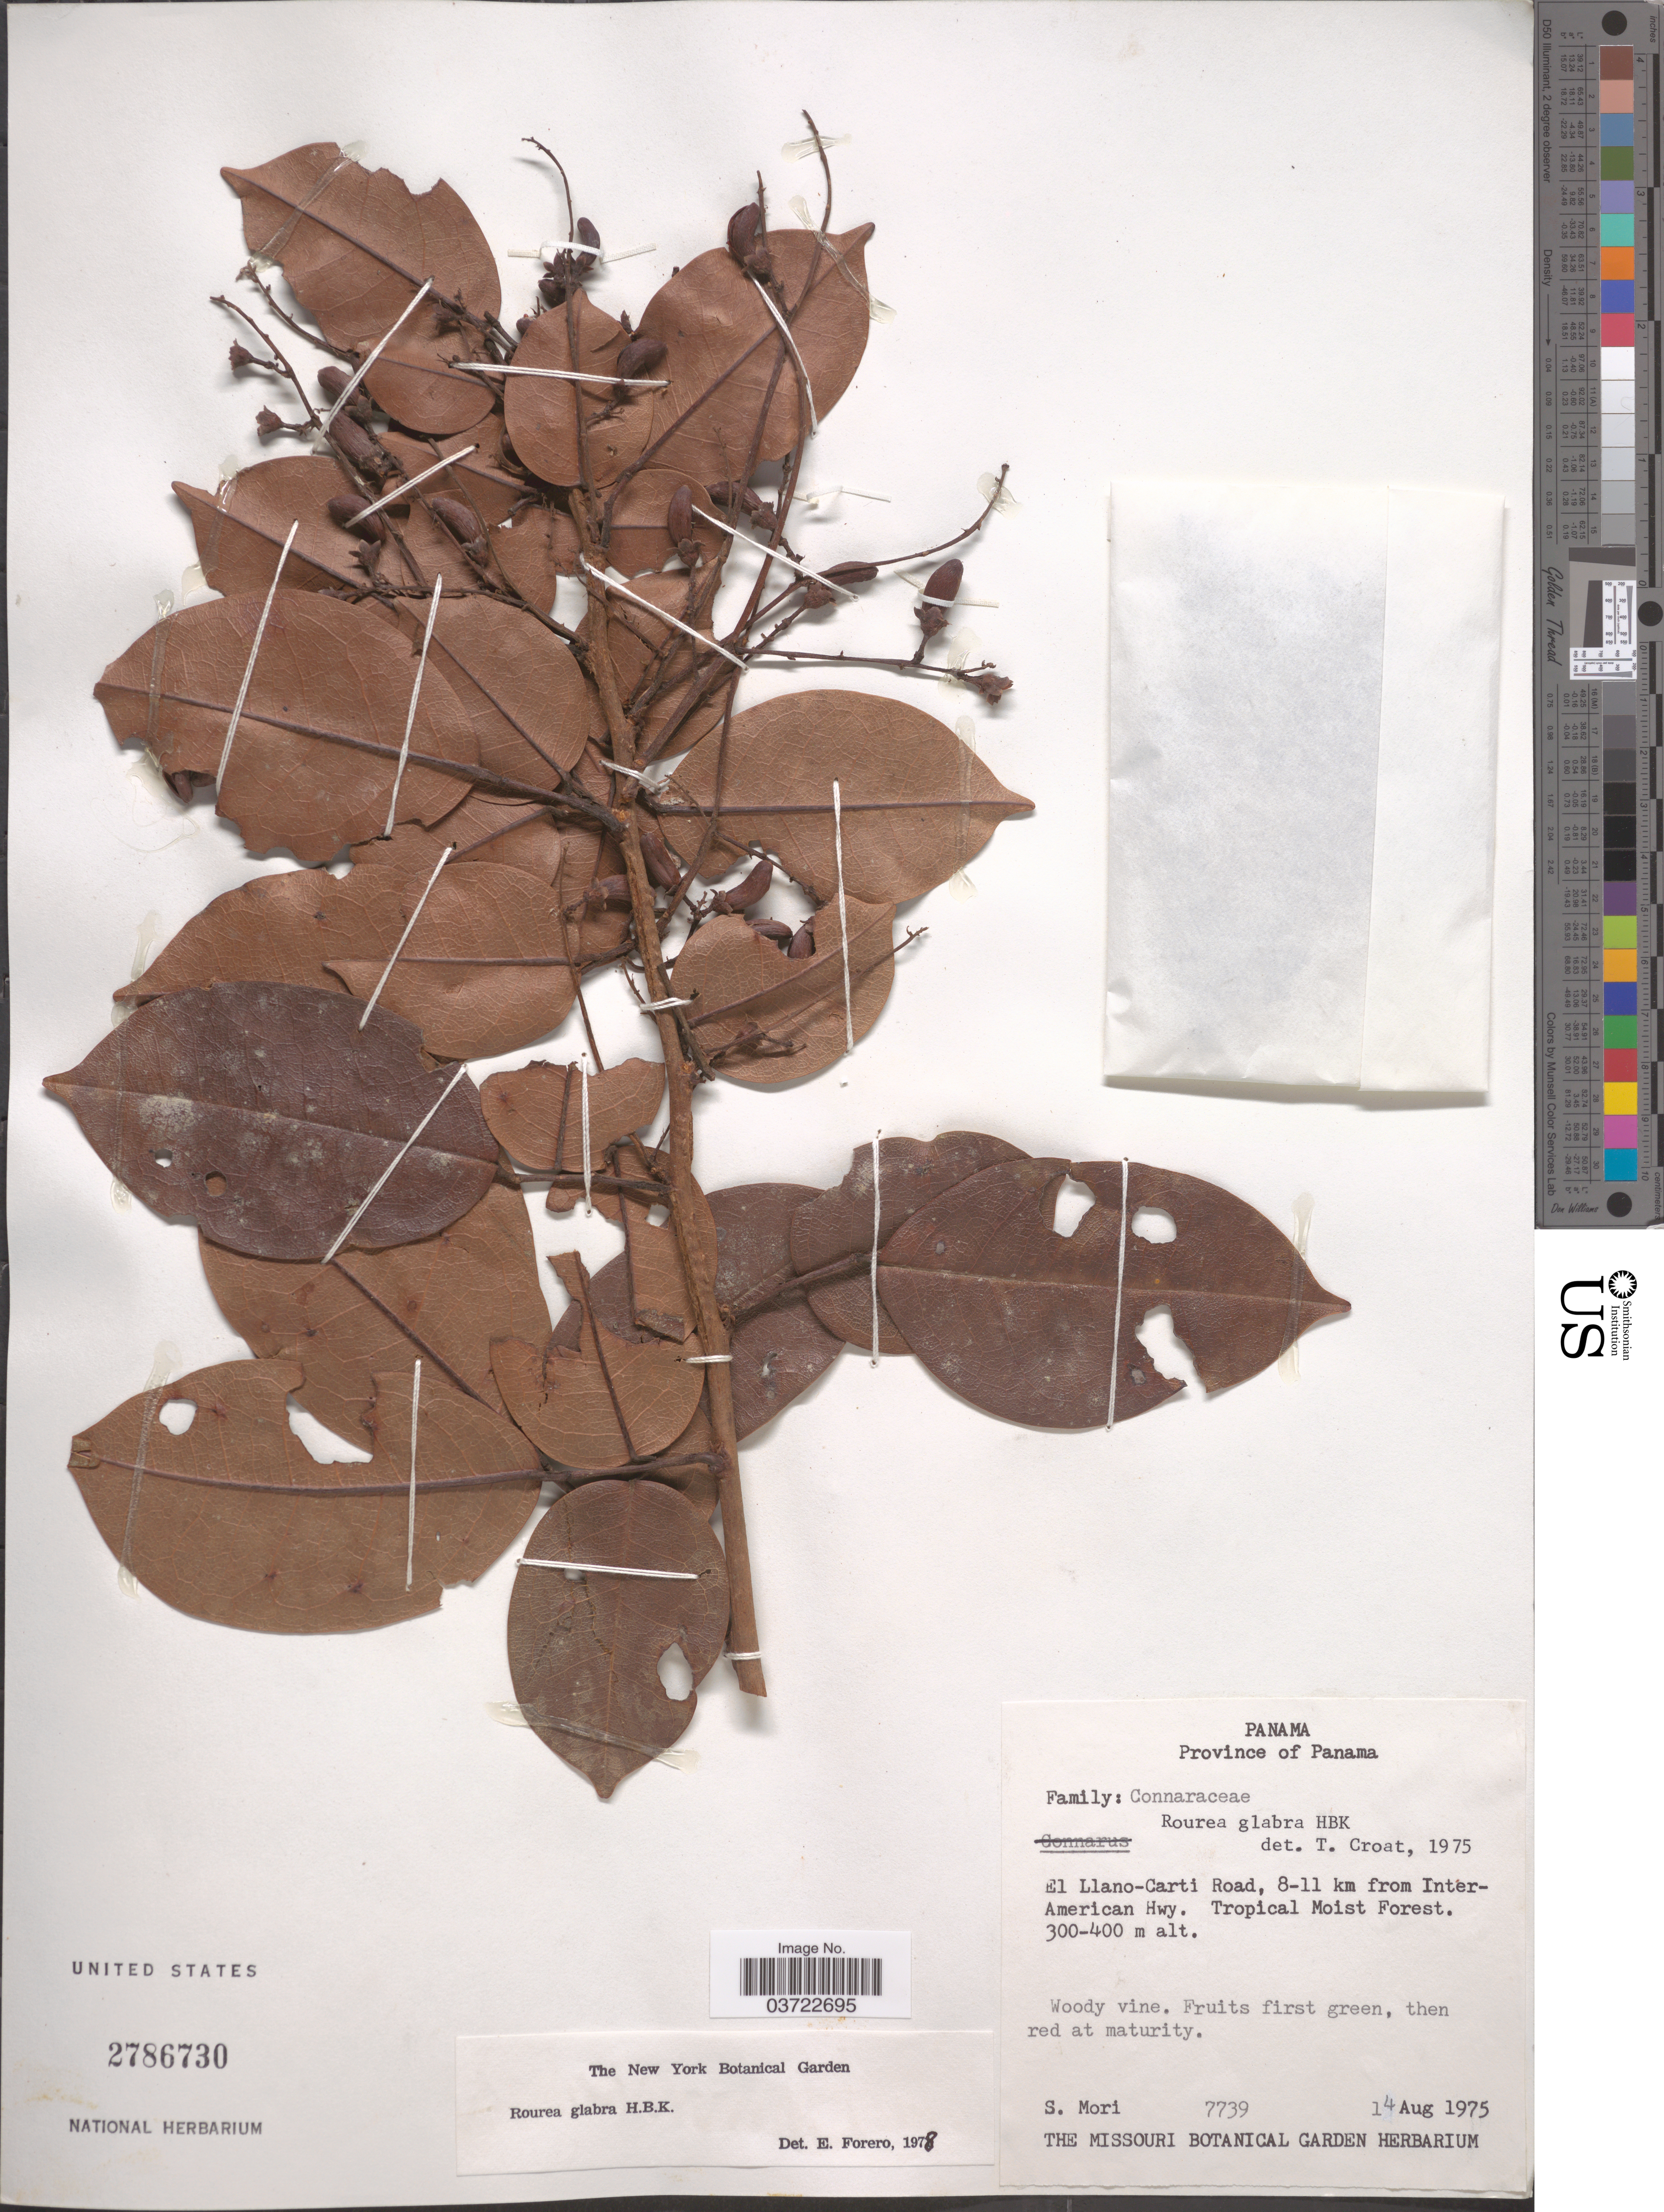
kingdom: Plantae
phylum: Tracheophyta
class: Magnoliopsida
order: Oxalidales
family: Connaraceae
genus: Rourea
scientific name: Rourea glabra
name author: Kunth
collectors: S. Mori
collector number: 7739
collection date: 1975-08-14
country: Panama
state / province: Panamá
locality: El Llano - Carti Road, 8-11 km from Inter-American Hwy. Tropical Moist Forest.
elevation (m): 300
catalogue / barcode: US 2786730